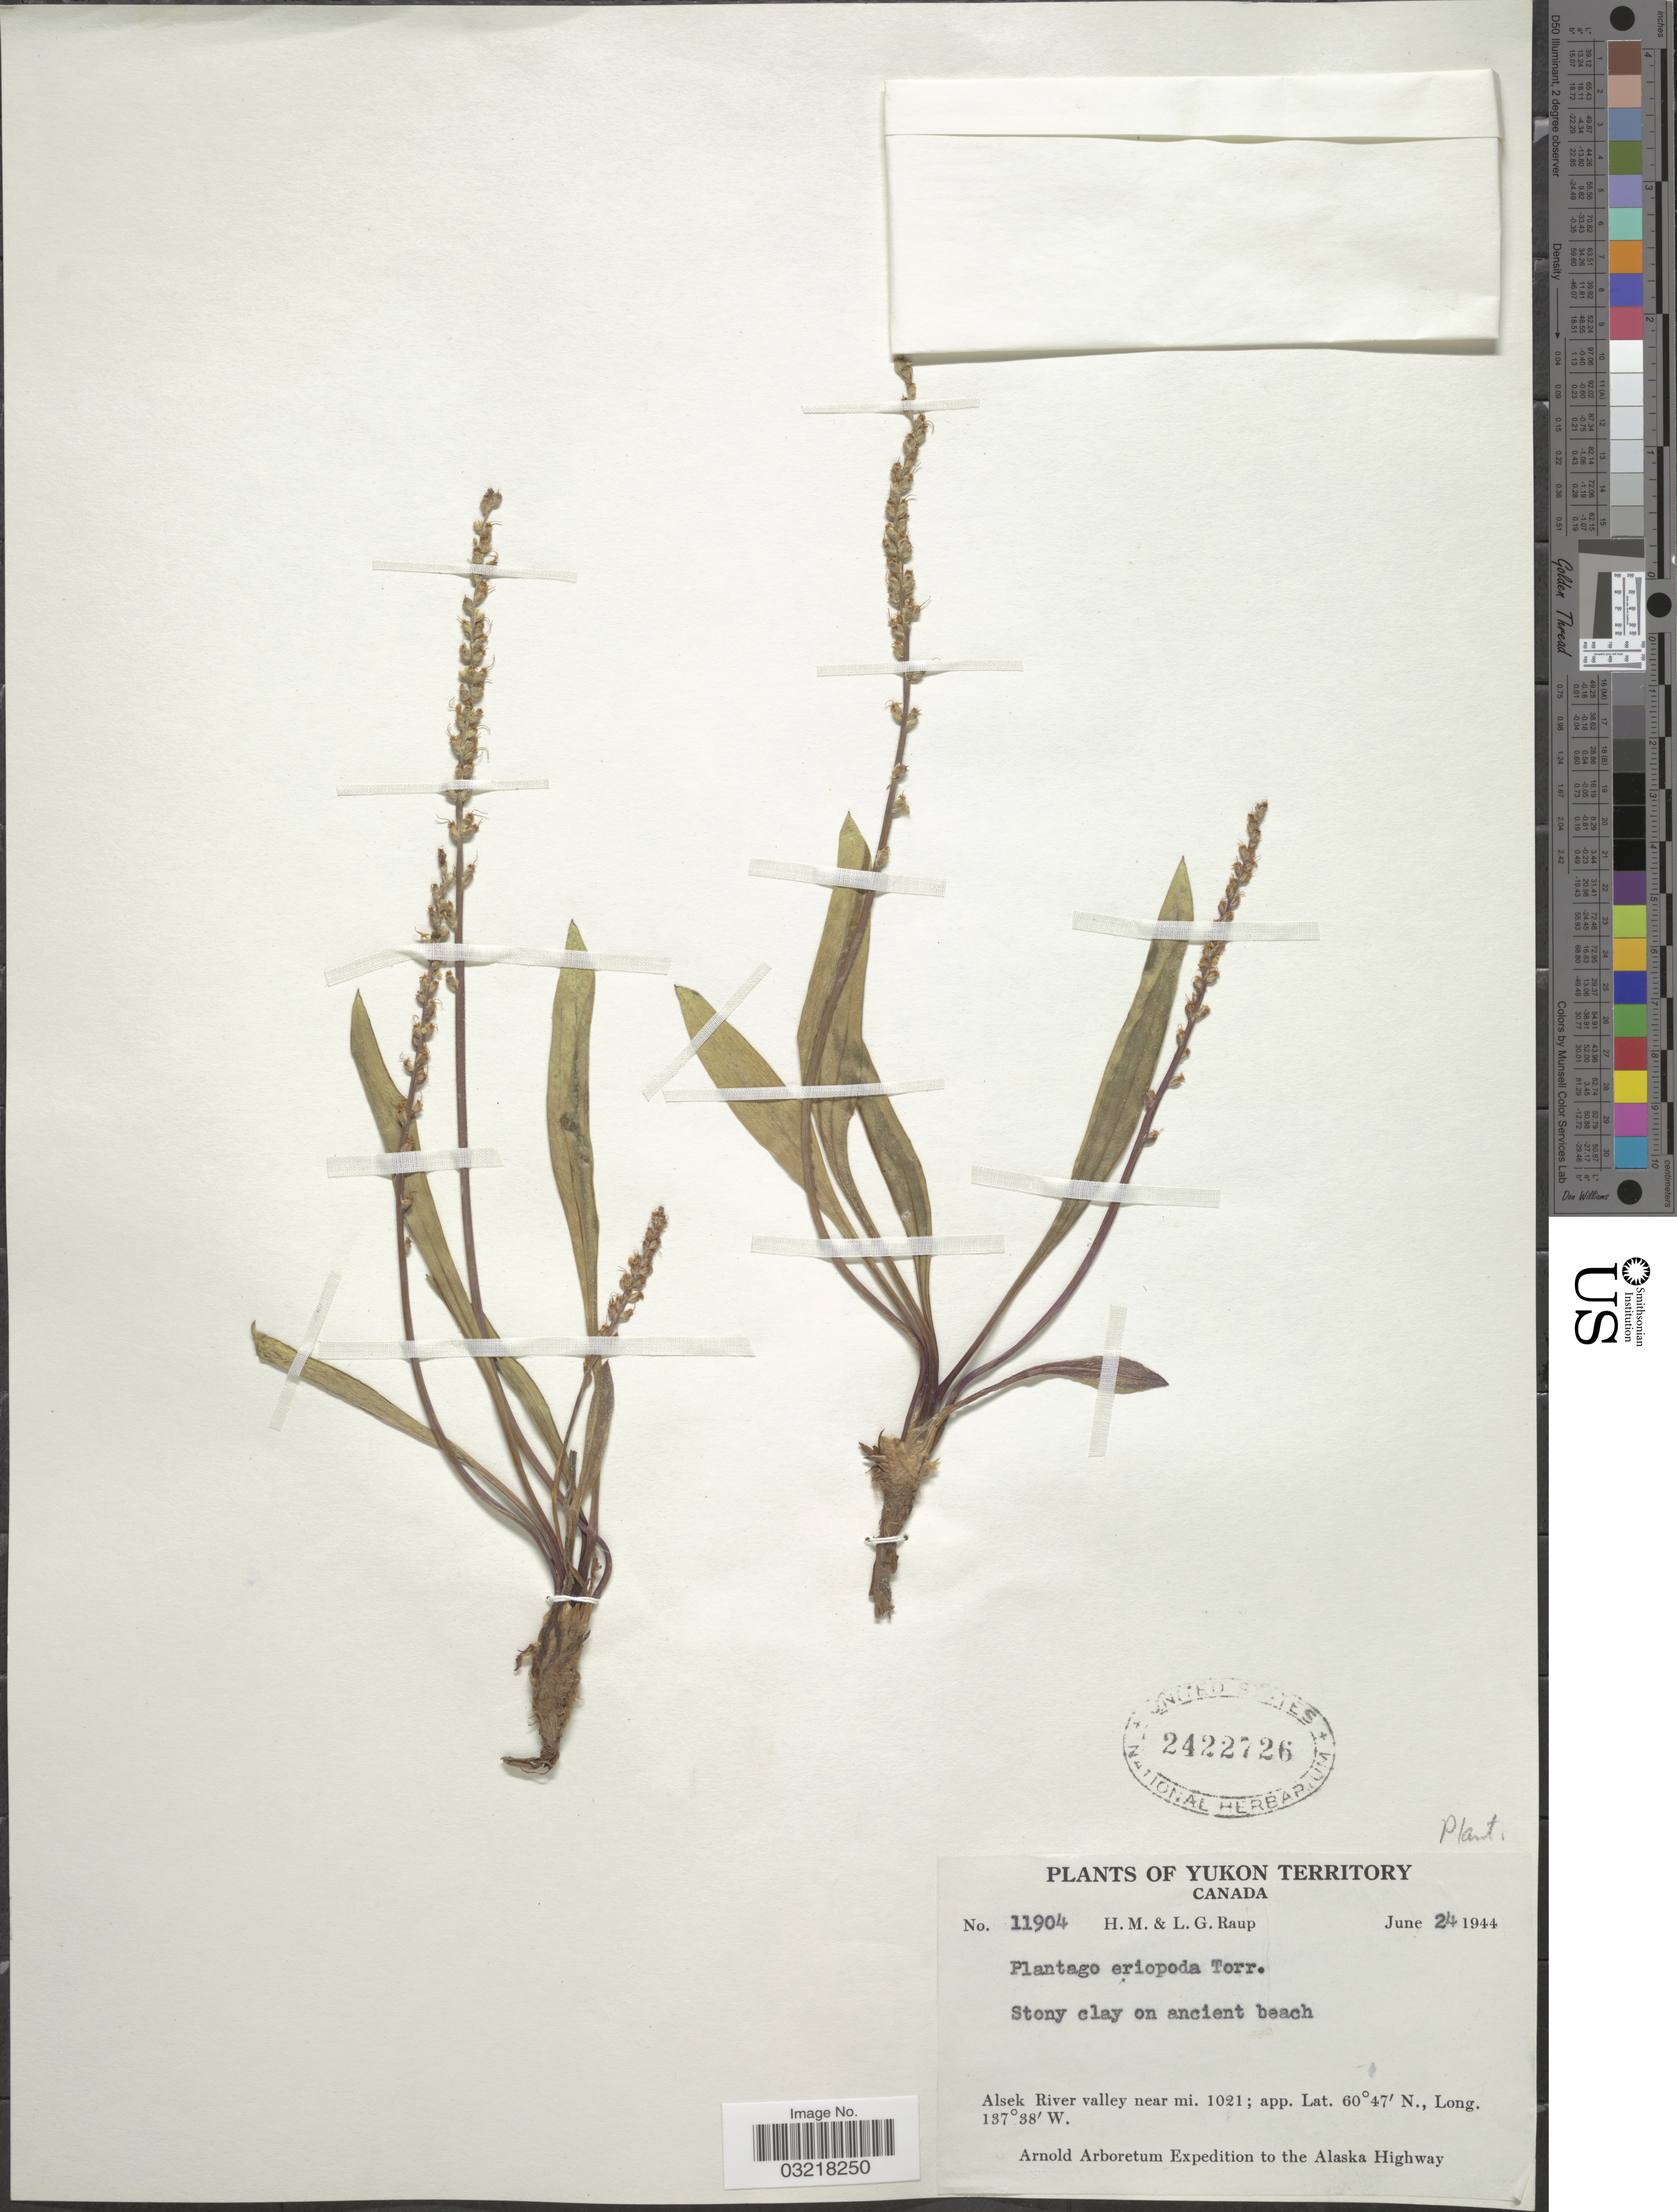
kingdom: Plantae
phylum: Tracheophyta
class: Magnoliopsida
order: Lamiales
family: Plantaginaceae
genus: Plantago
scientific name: Plantago eriopoda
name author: Torr.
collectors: H. Raup & L. Raup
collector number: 11904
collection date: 1944-06-24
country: Canada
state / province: Yukon Territory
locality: Alsek River valley near mi. 1021.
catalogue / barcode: US 2422726